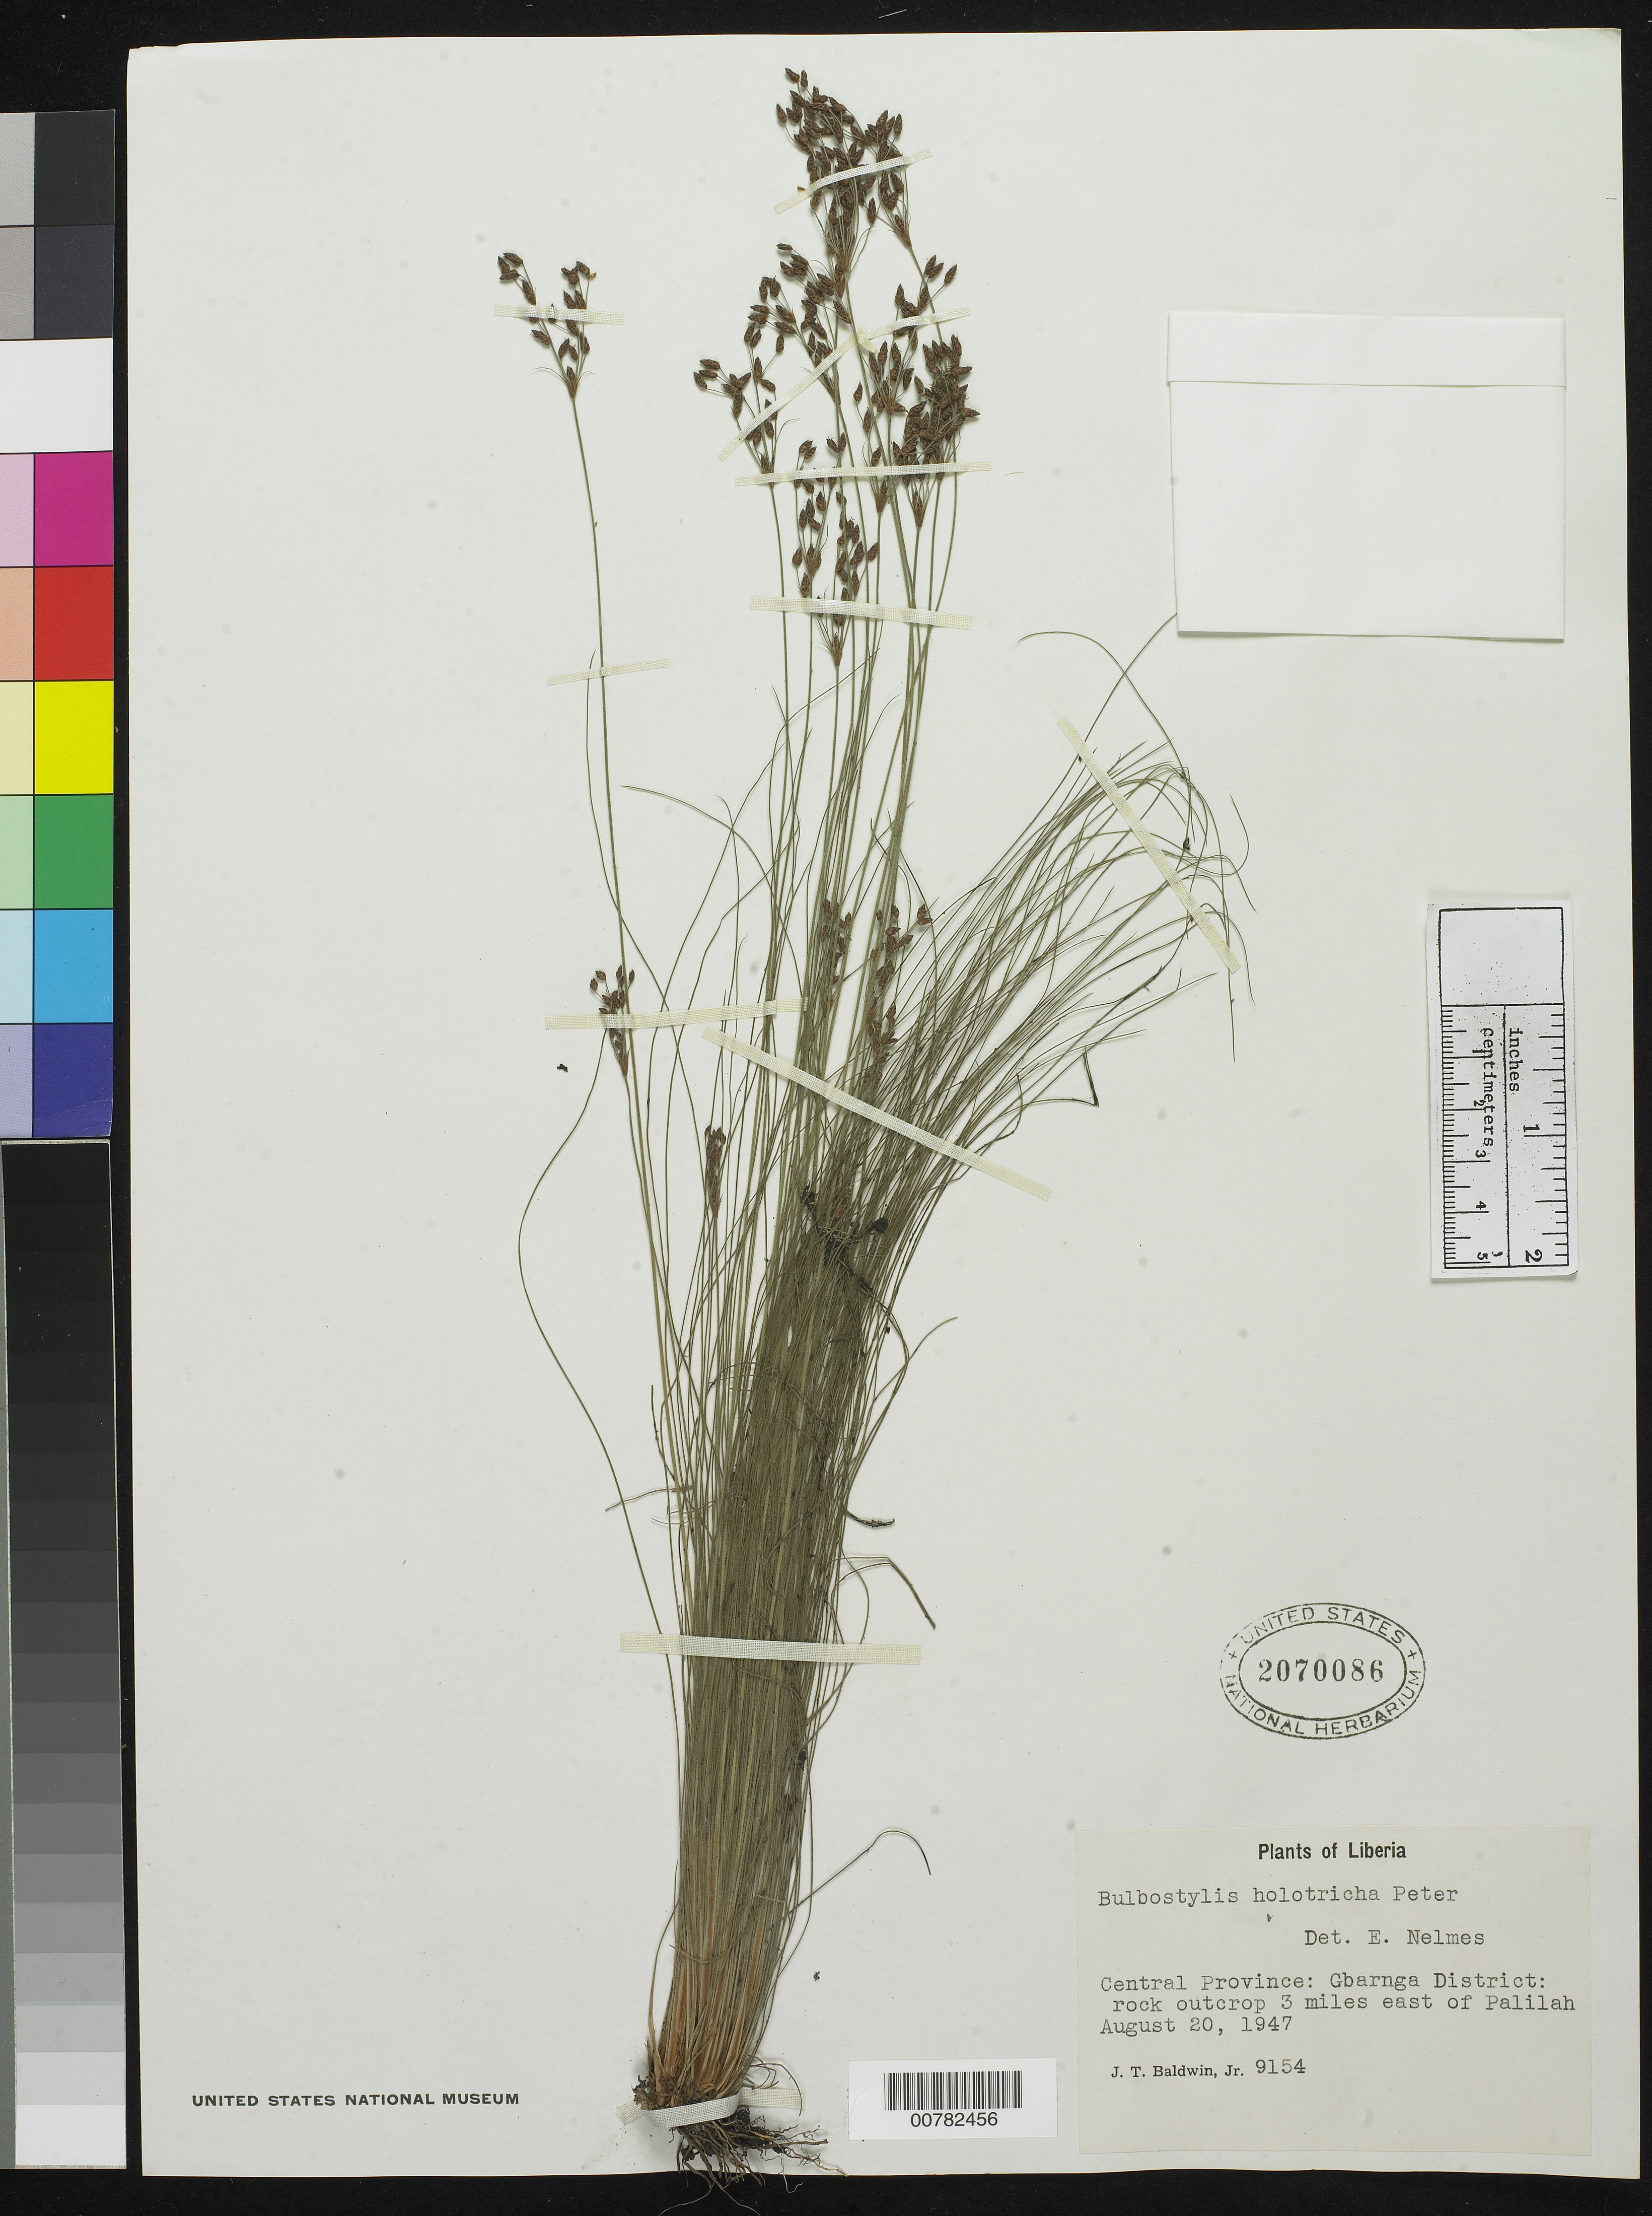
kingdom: Plantae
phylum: Tracheophyta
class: Liliopsida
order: Poales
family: Cyperaceae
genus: Bulbostylis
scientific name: Bulbostylis congolensis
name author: De Wild.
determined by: Strong, Mark T., (BOT), Smithsonian Institution - National Museum of Natural History (UNITED STATES)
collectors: J. T. Baldwin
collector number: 9154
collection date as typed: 20 Aug 1947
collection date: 1947-08-20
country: Liberia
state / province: Bong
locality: Central Province: Gbarnga District, 3 miles E of Palilah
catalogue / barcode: US 2070086